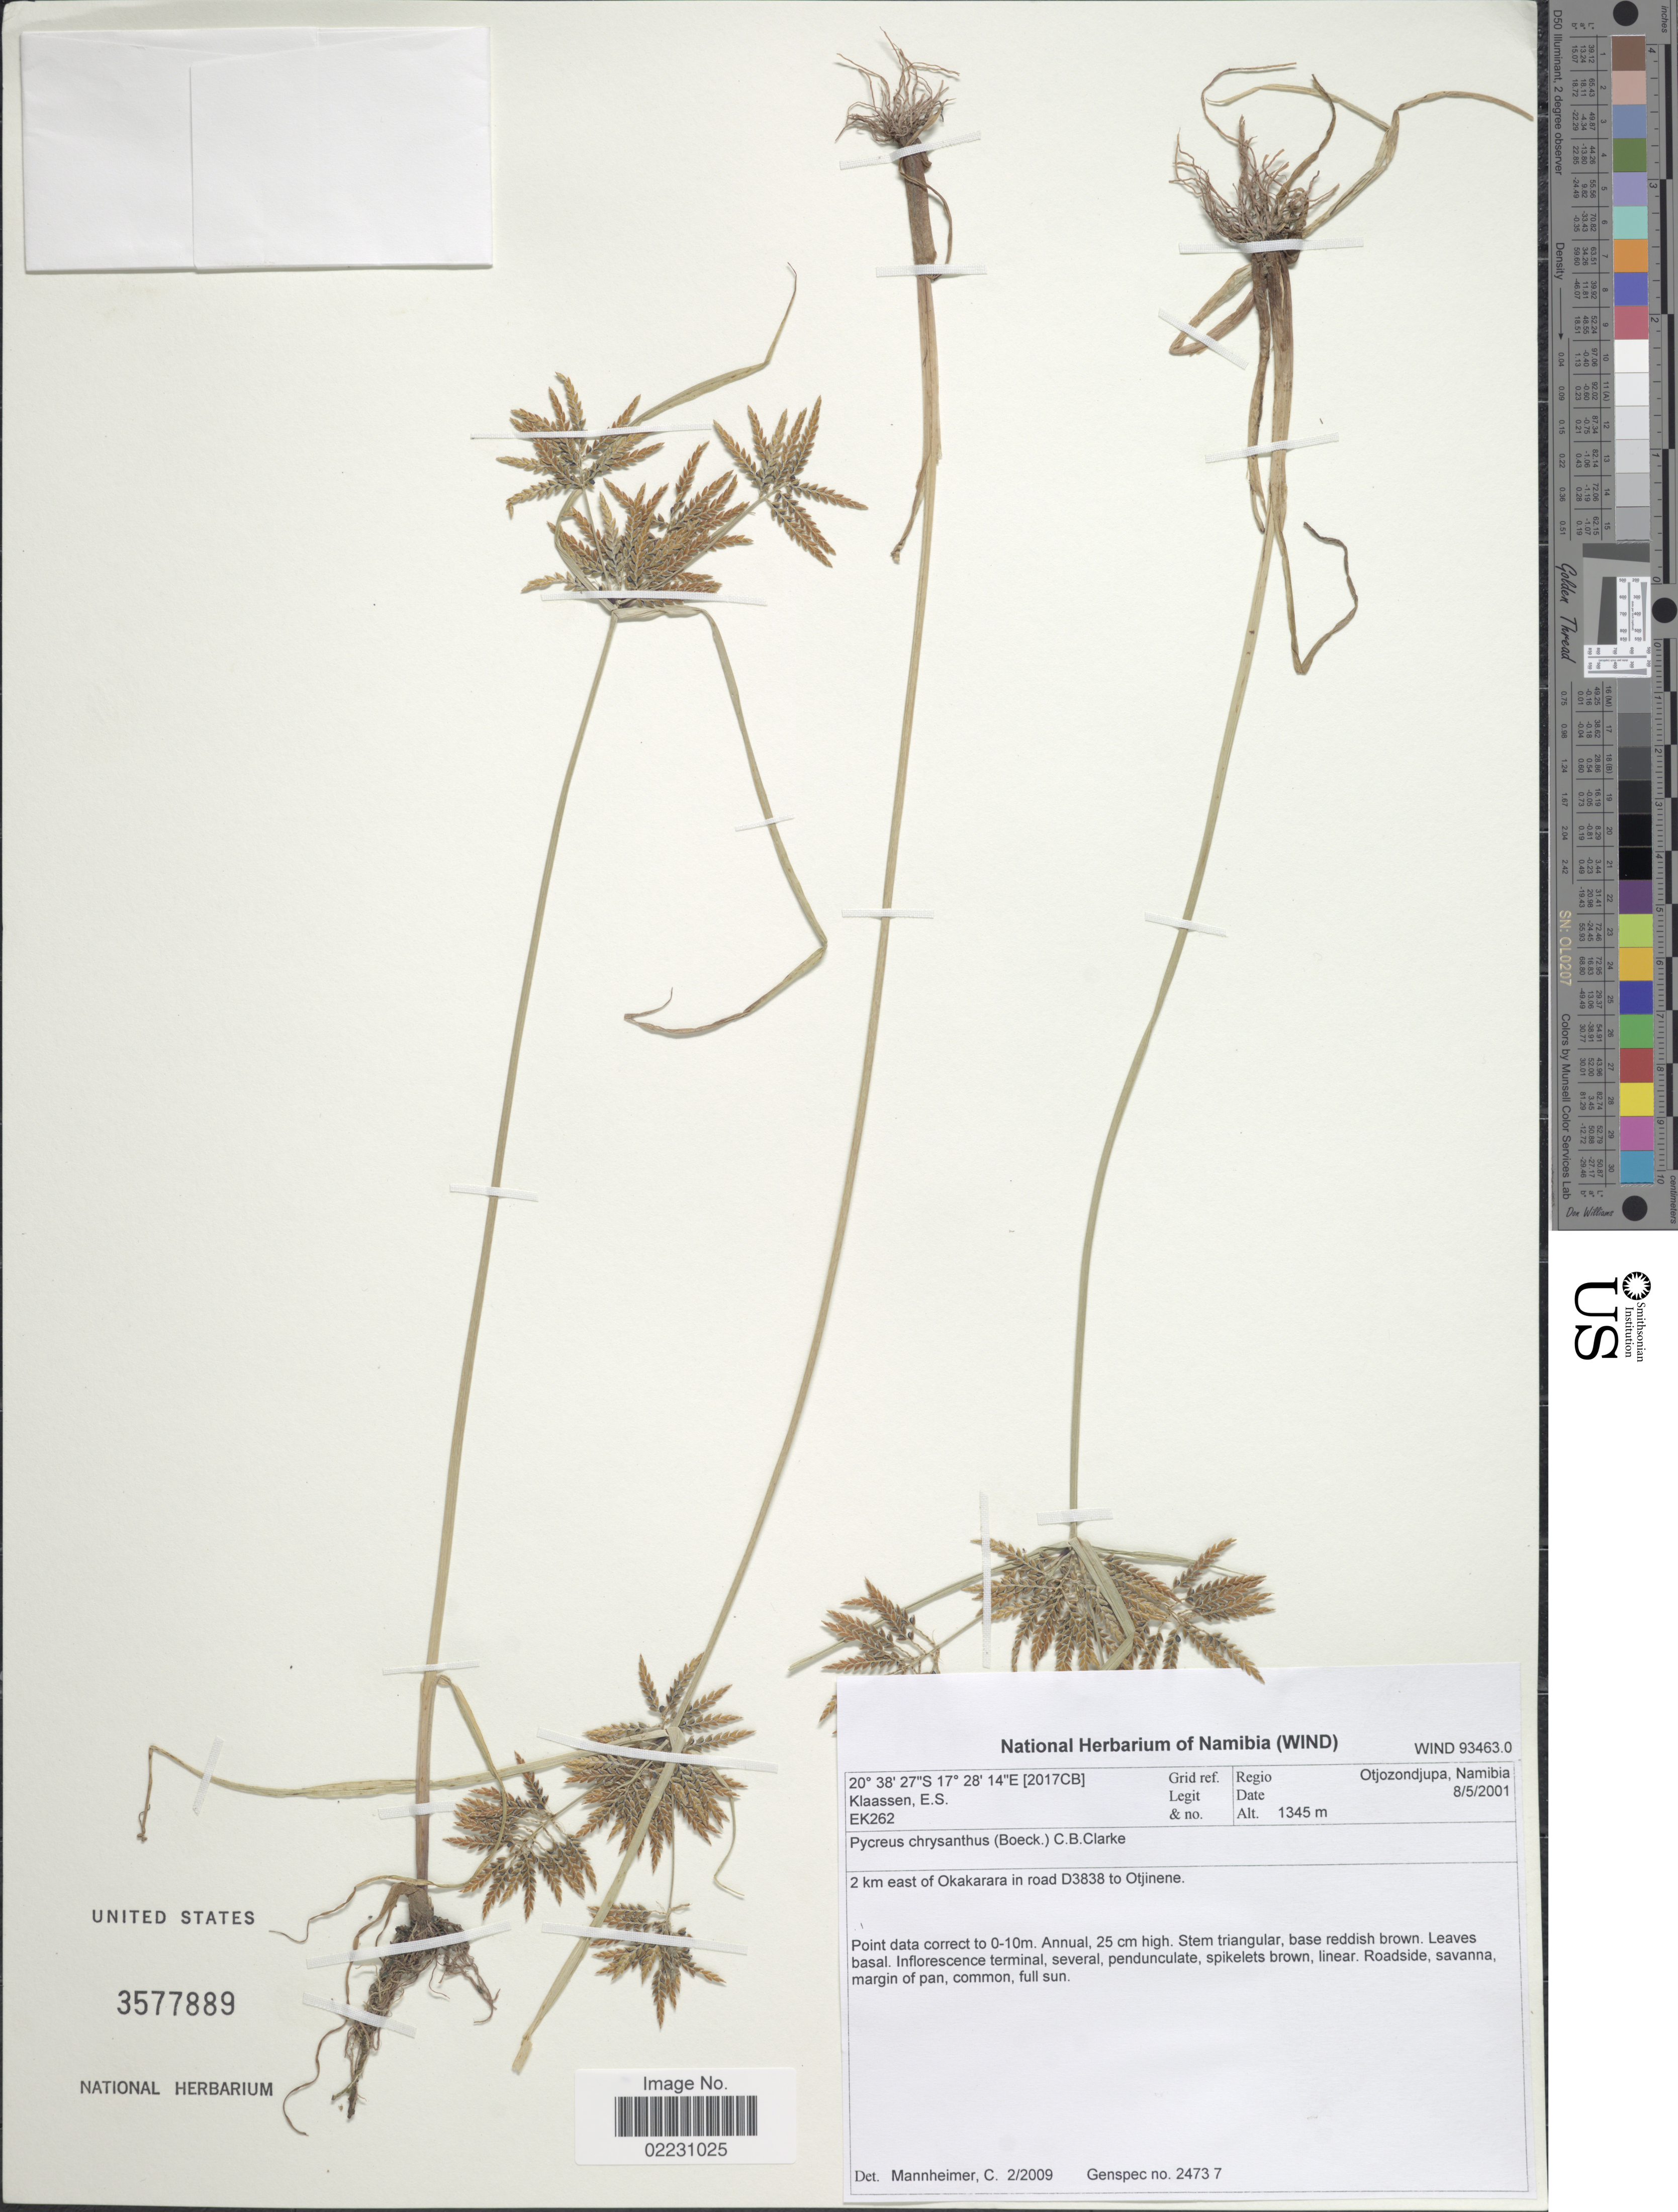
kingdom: Plantae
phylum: Tracheophyta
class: Liliopsida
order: Poales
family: Cyperaceae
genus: Cyperus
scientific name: Cyperus chrysanthus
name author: Boeckeler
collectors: E. S. Klaassen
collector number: EK262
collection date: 2001-05-08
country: Namibia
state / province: Otjozondjupa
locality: Otjozondjupa, Namibia. 2 km east of Okakarara in road D3838 to Otjinene.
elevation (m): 1345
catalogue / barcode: US 3577889